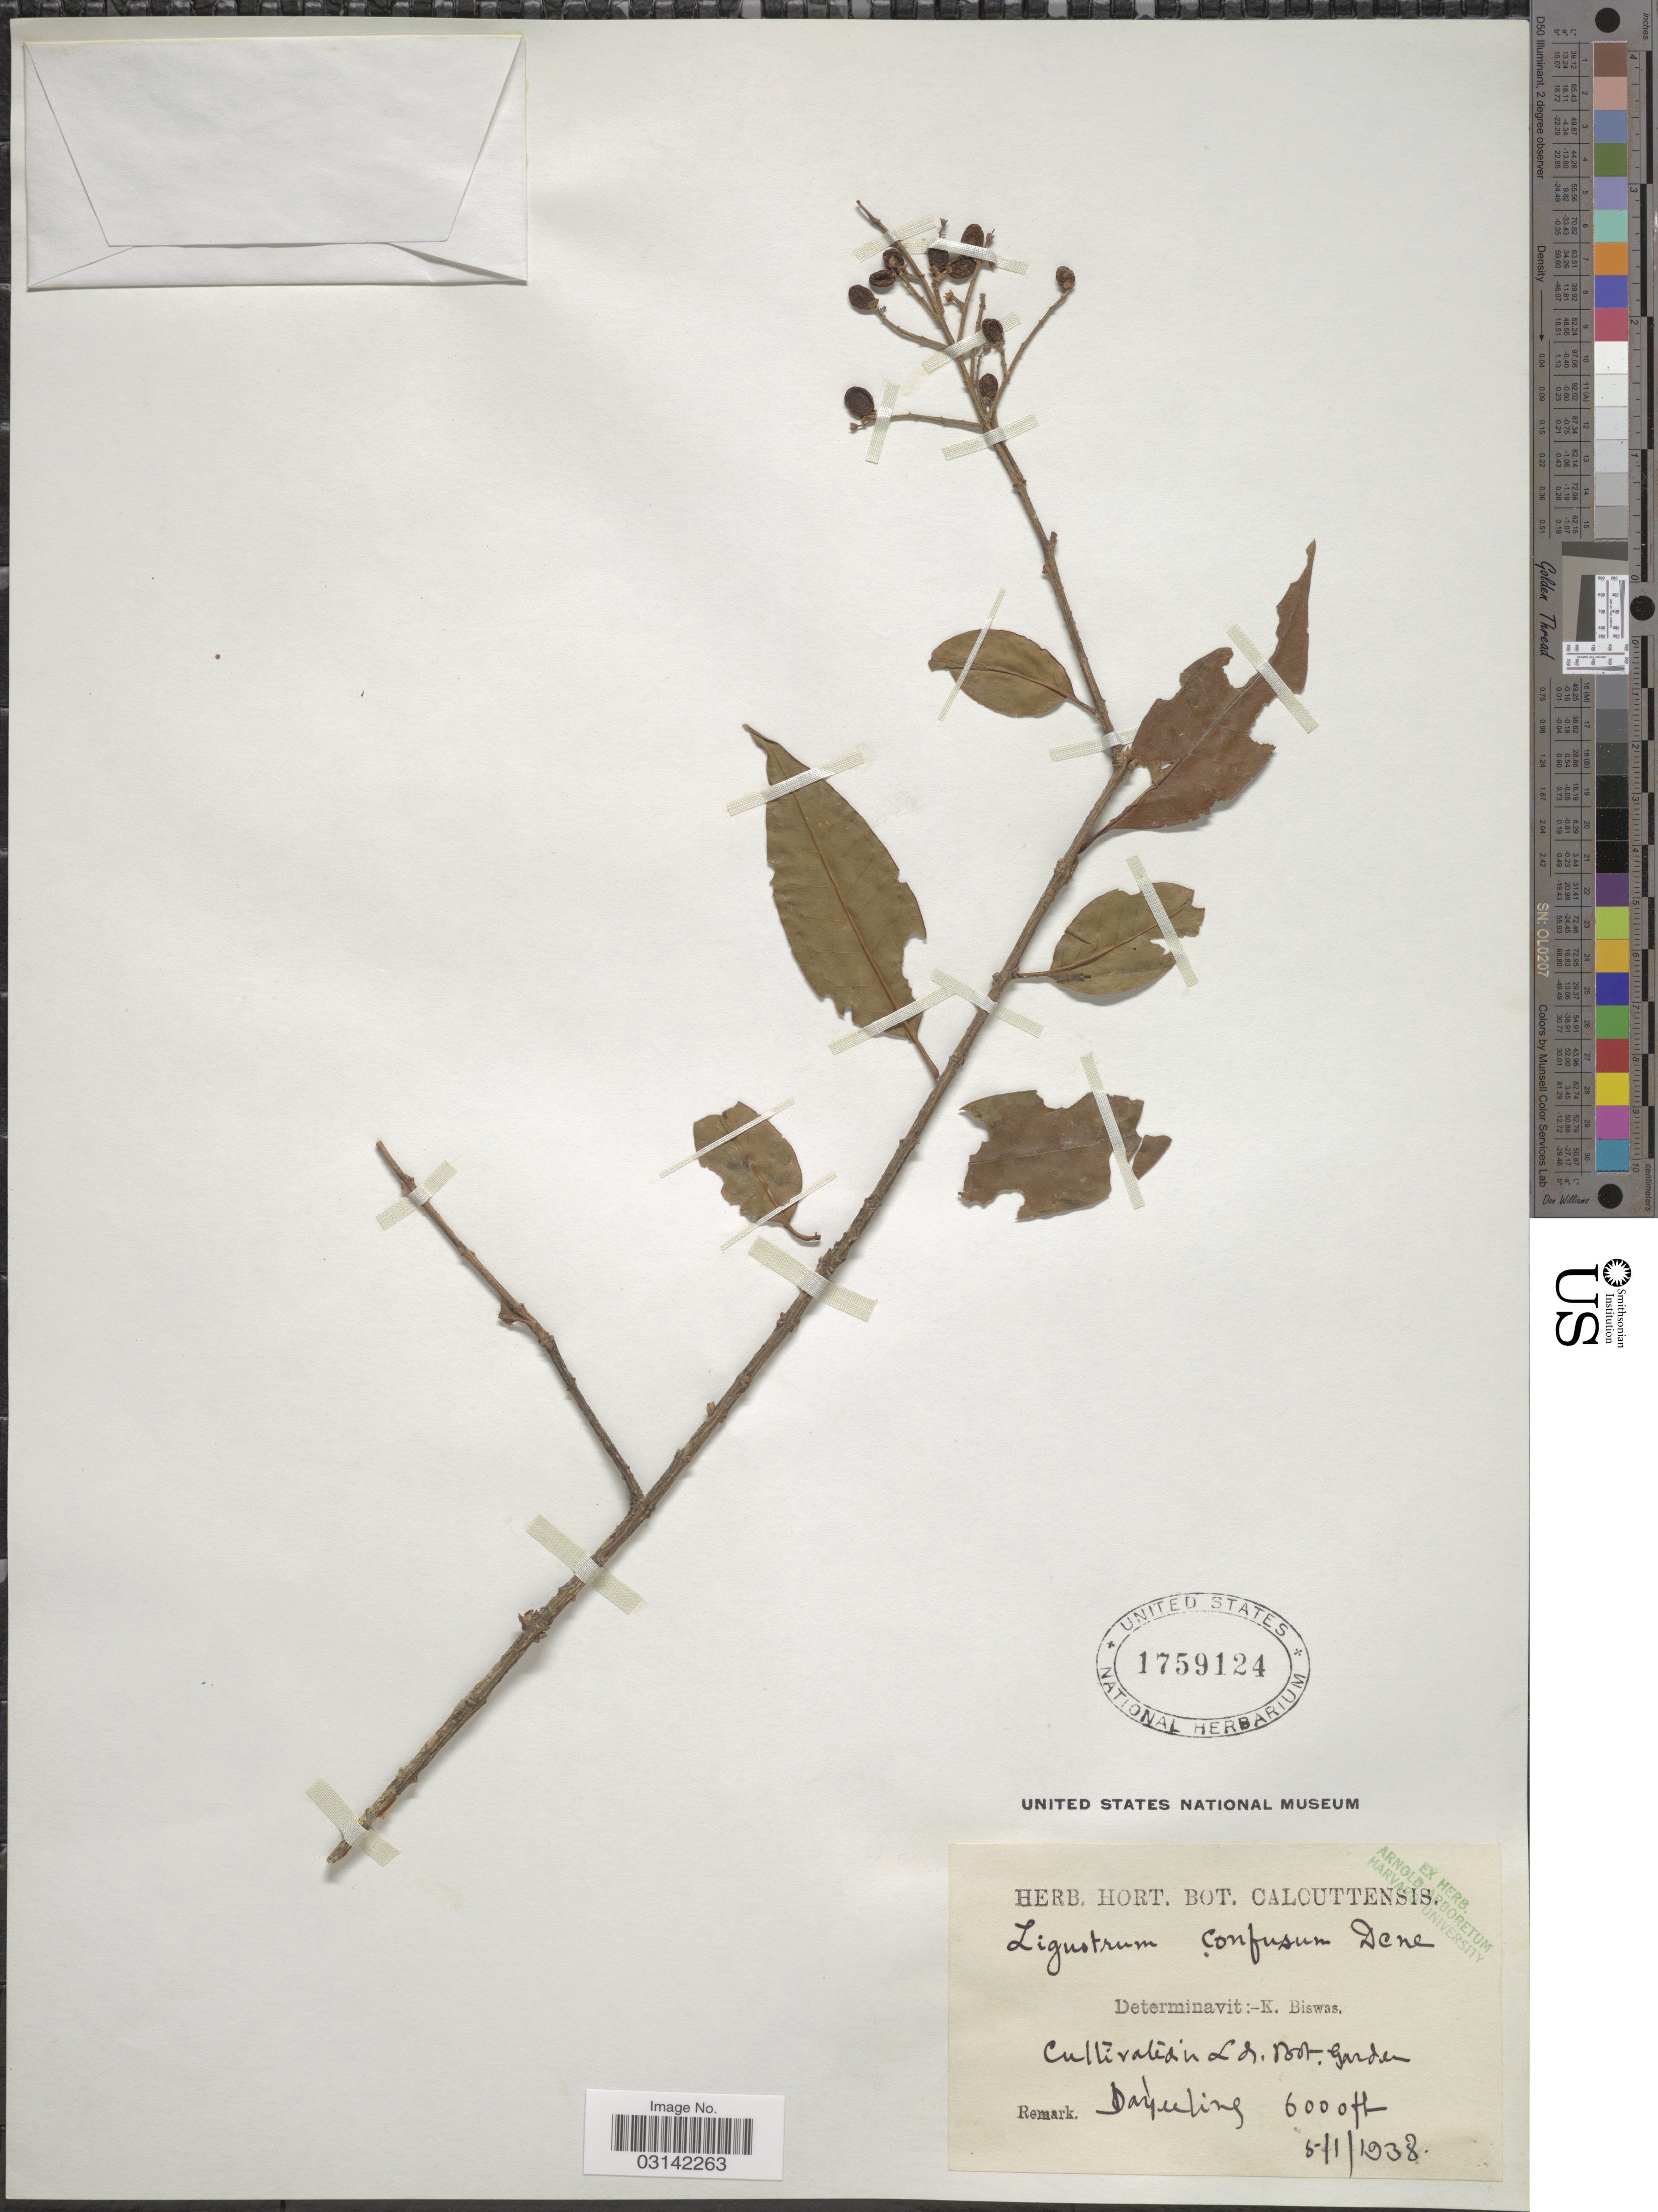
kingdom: Plantae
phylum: Tracheophyta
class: Magnoliopsida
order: Lamiales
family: Oleaceae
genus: Ligustrum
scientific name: Ligustrum confusum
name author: Decne.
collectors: ex Herb. Hort. Bot. Calcuttensis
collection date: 1938-01-05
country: India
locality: Ld. [interpreted] Bot. Garden. Darjeeling.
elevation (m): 1829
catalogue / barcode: US 1759124